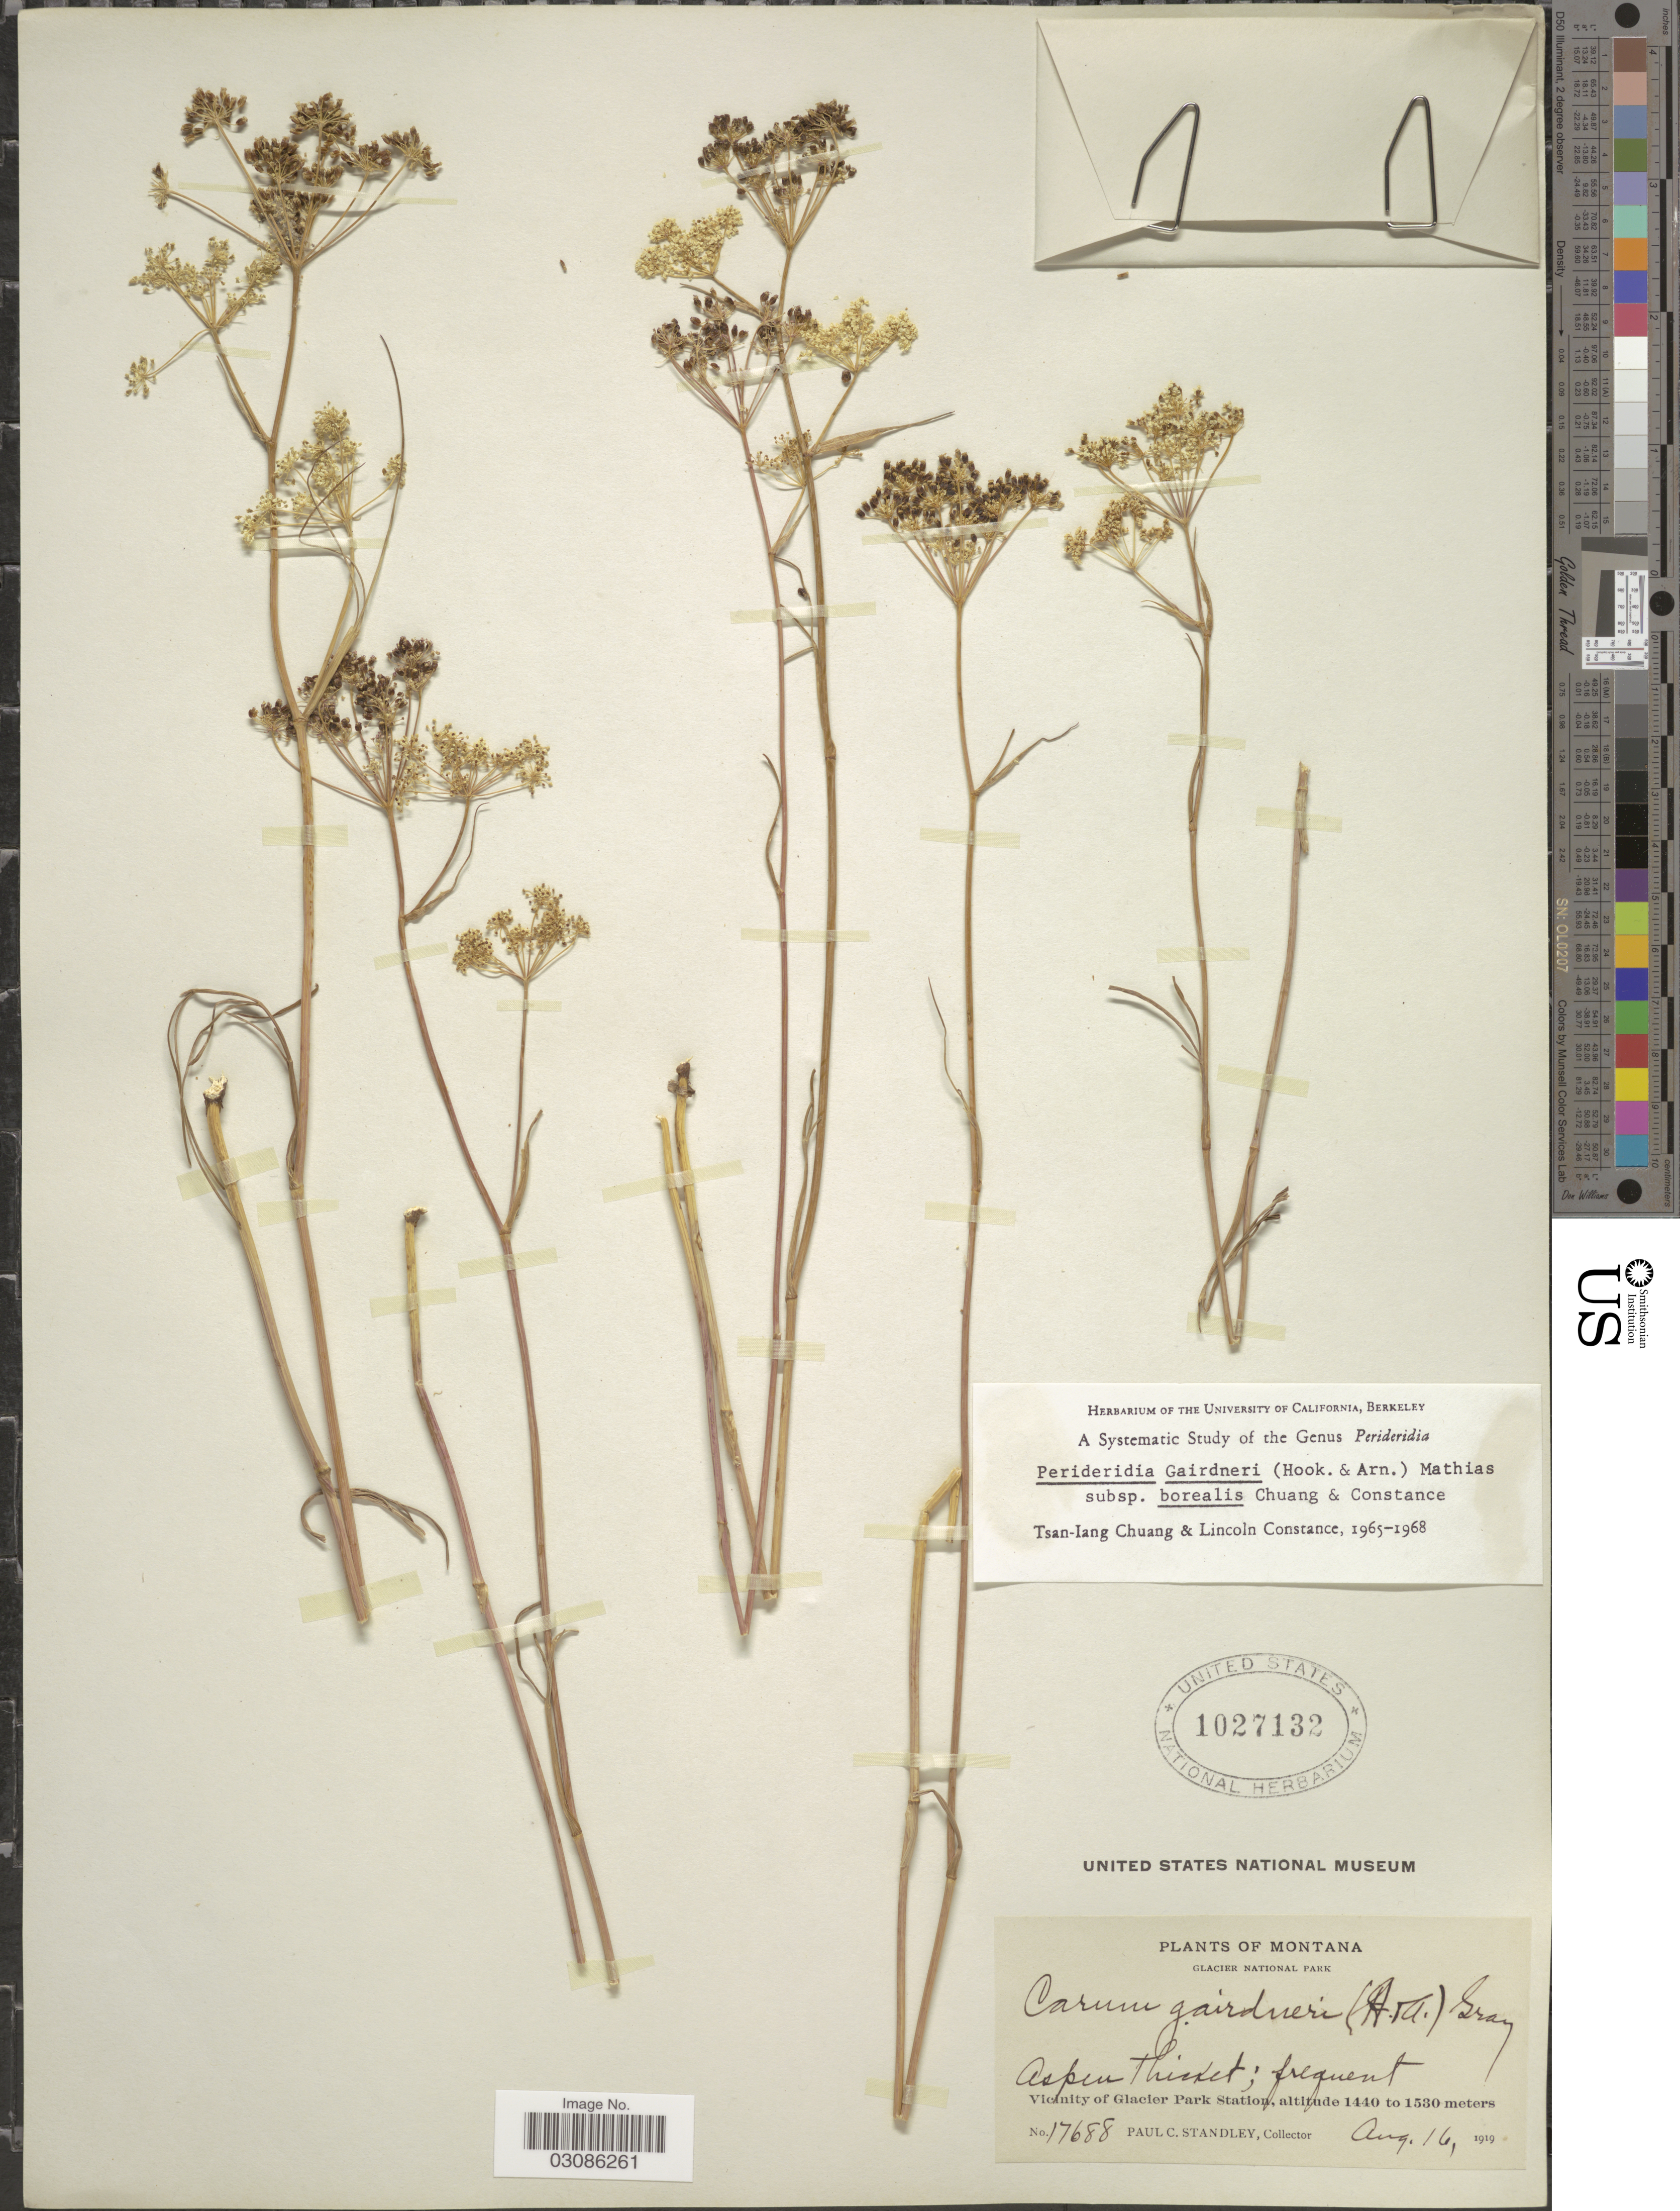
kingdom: Plantae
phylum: Tracheophyta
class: Magnoliopsida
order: Apiales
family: Apiaceae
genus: Perideridia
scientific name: Perideridia gairdneri subsp. borealis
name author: T.I. Chuang & Constance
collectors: P. C. Standley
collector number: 17688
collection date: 1919-08-16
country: United States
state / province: Montana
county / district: Glacier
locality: Glacier National Park, Vicinity of Glacier Park Station.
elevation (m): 1440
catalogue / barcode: US 1027132